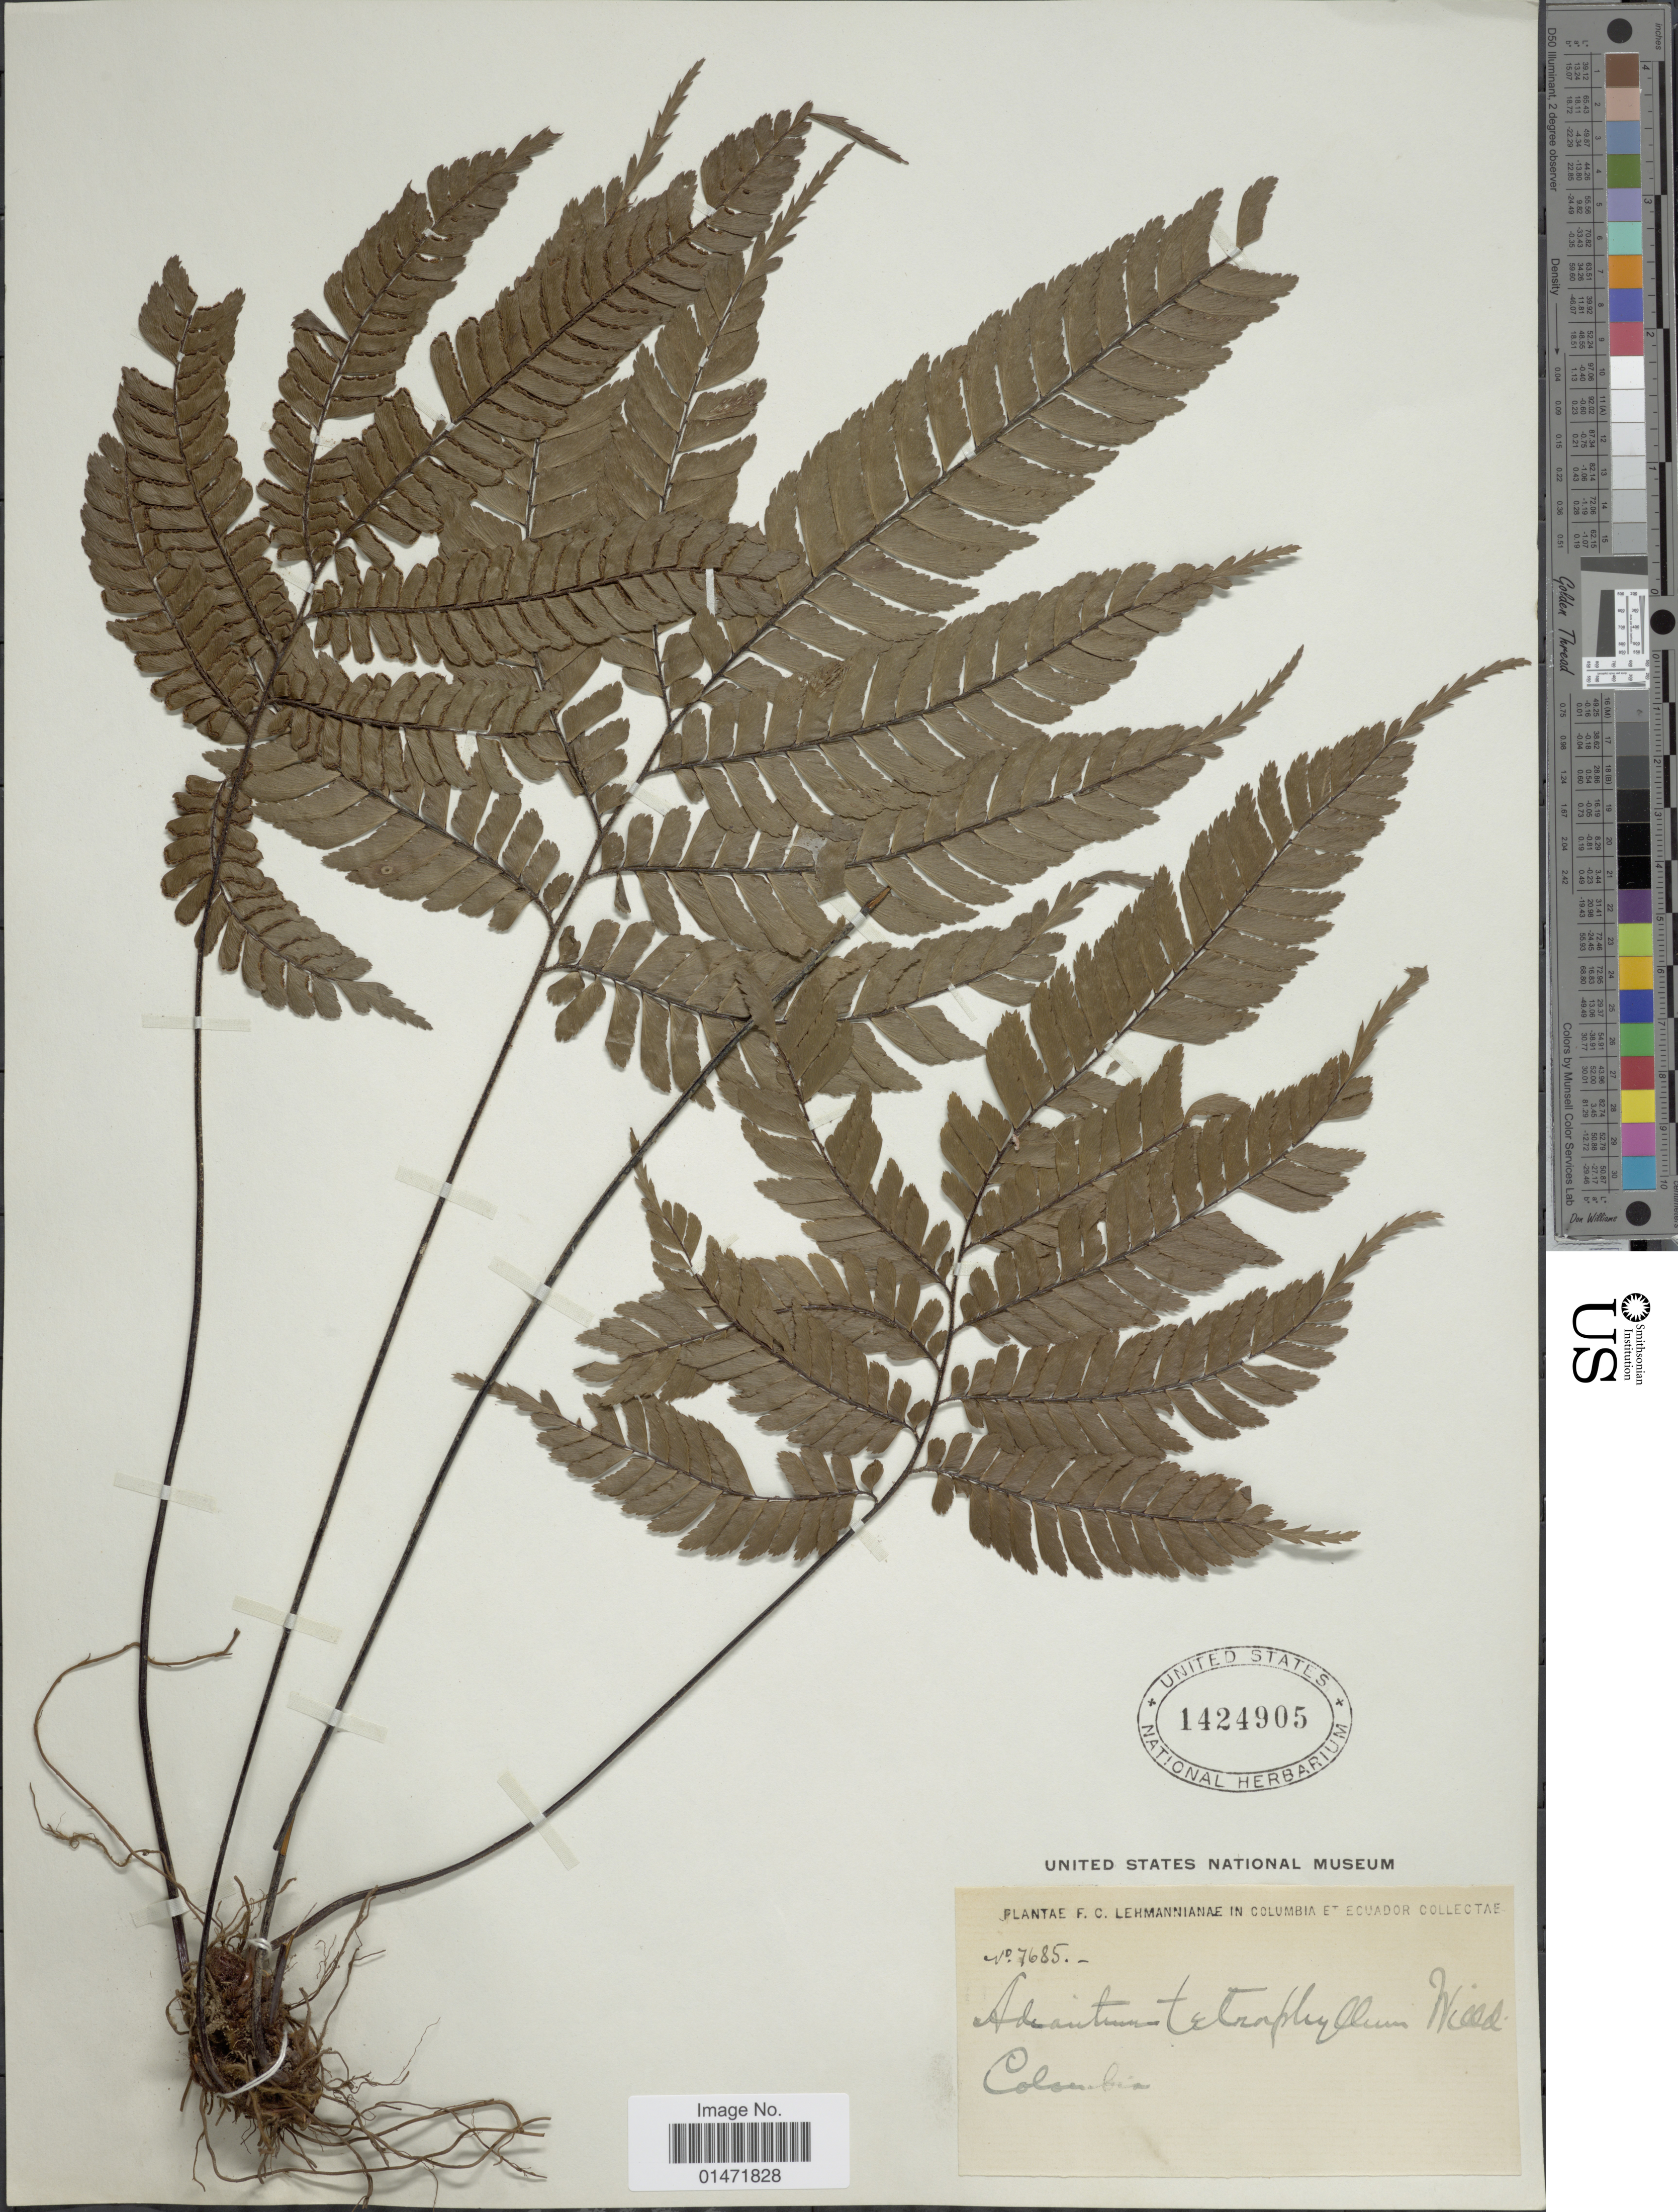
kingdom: Plantae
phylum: Tracheophyta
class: Polypodiopsida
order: Polypodiales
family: Pteridaceae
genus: Adiantum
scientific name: Adiantum tetraphyllum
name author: Humb. & Bonpl. ex Willd.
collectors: F. C. Lehmann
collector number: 7685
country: Colombia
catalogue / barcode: US 1424905